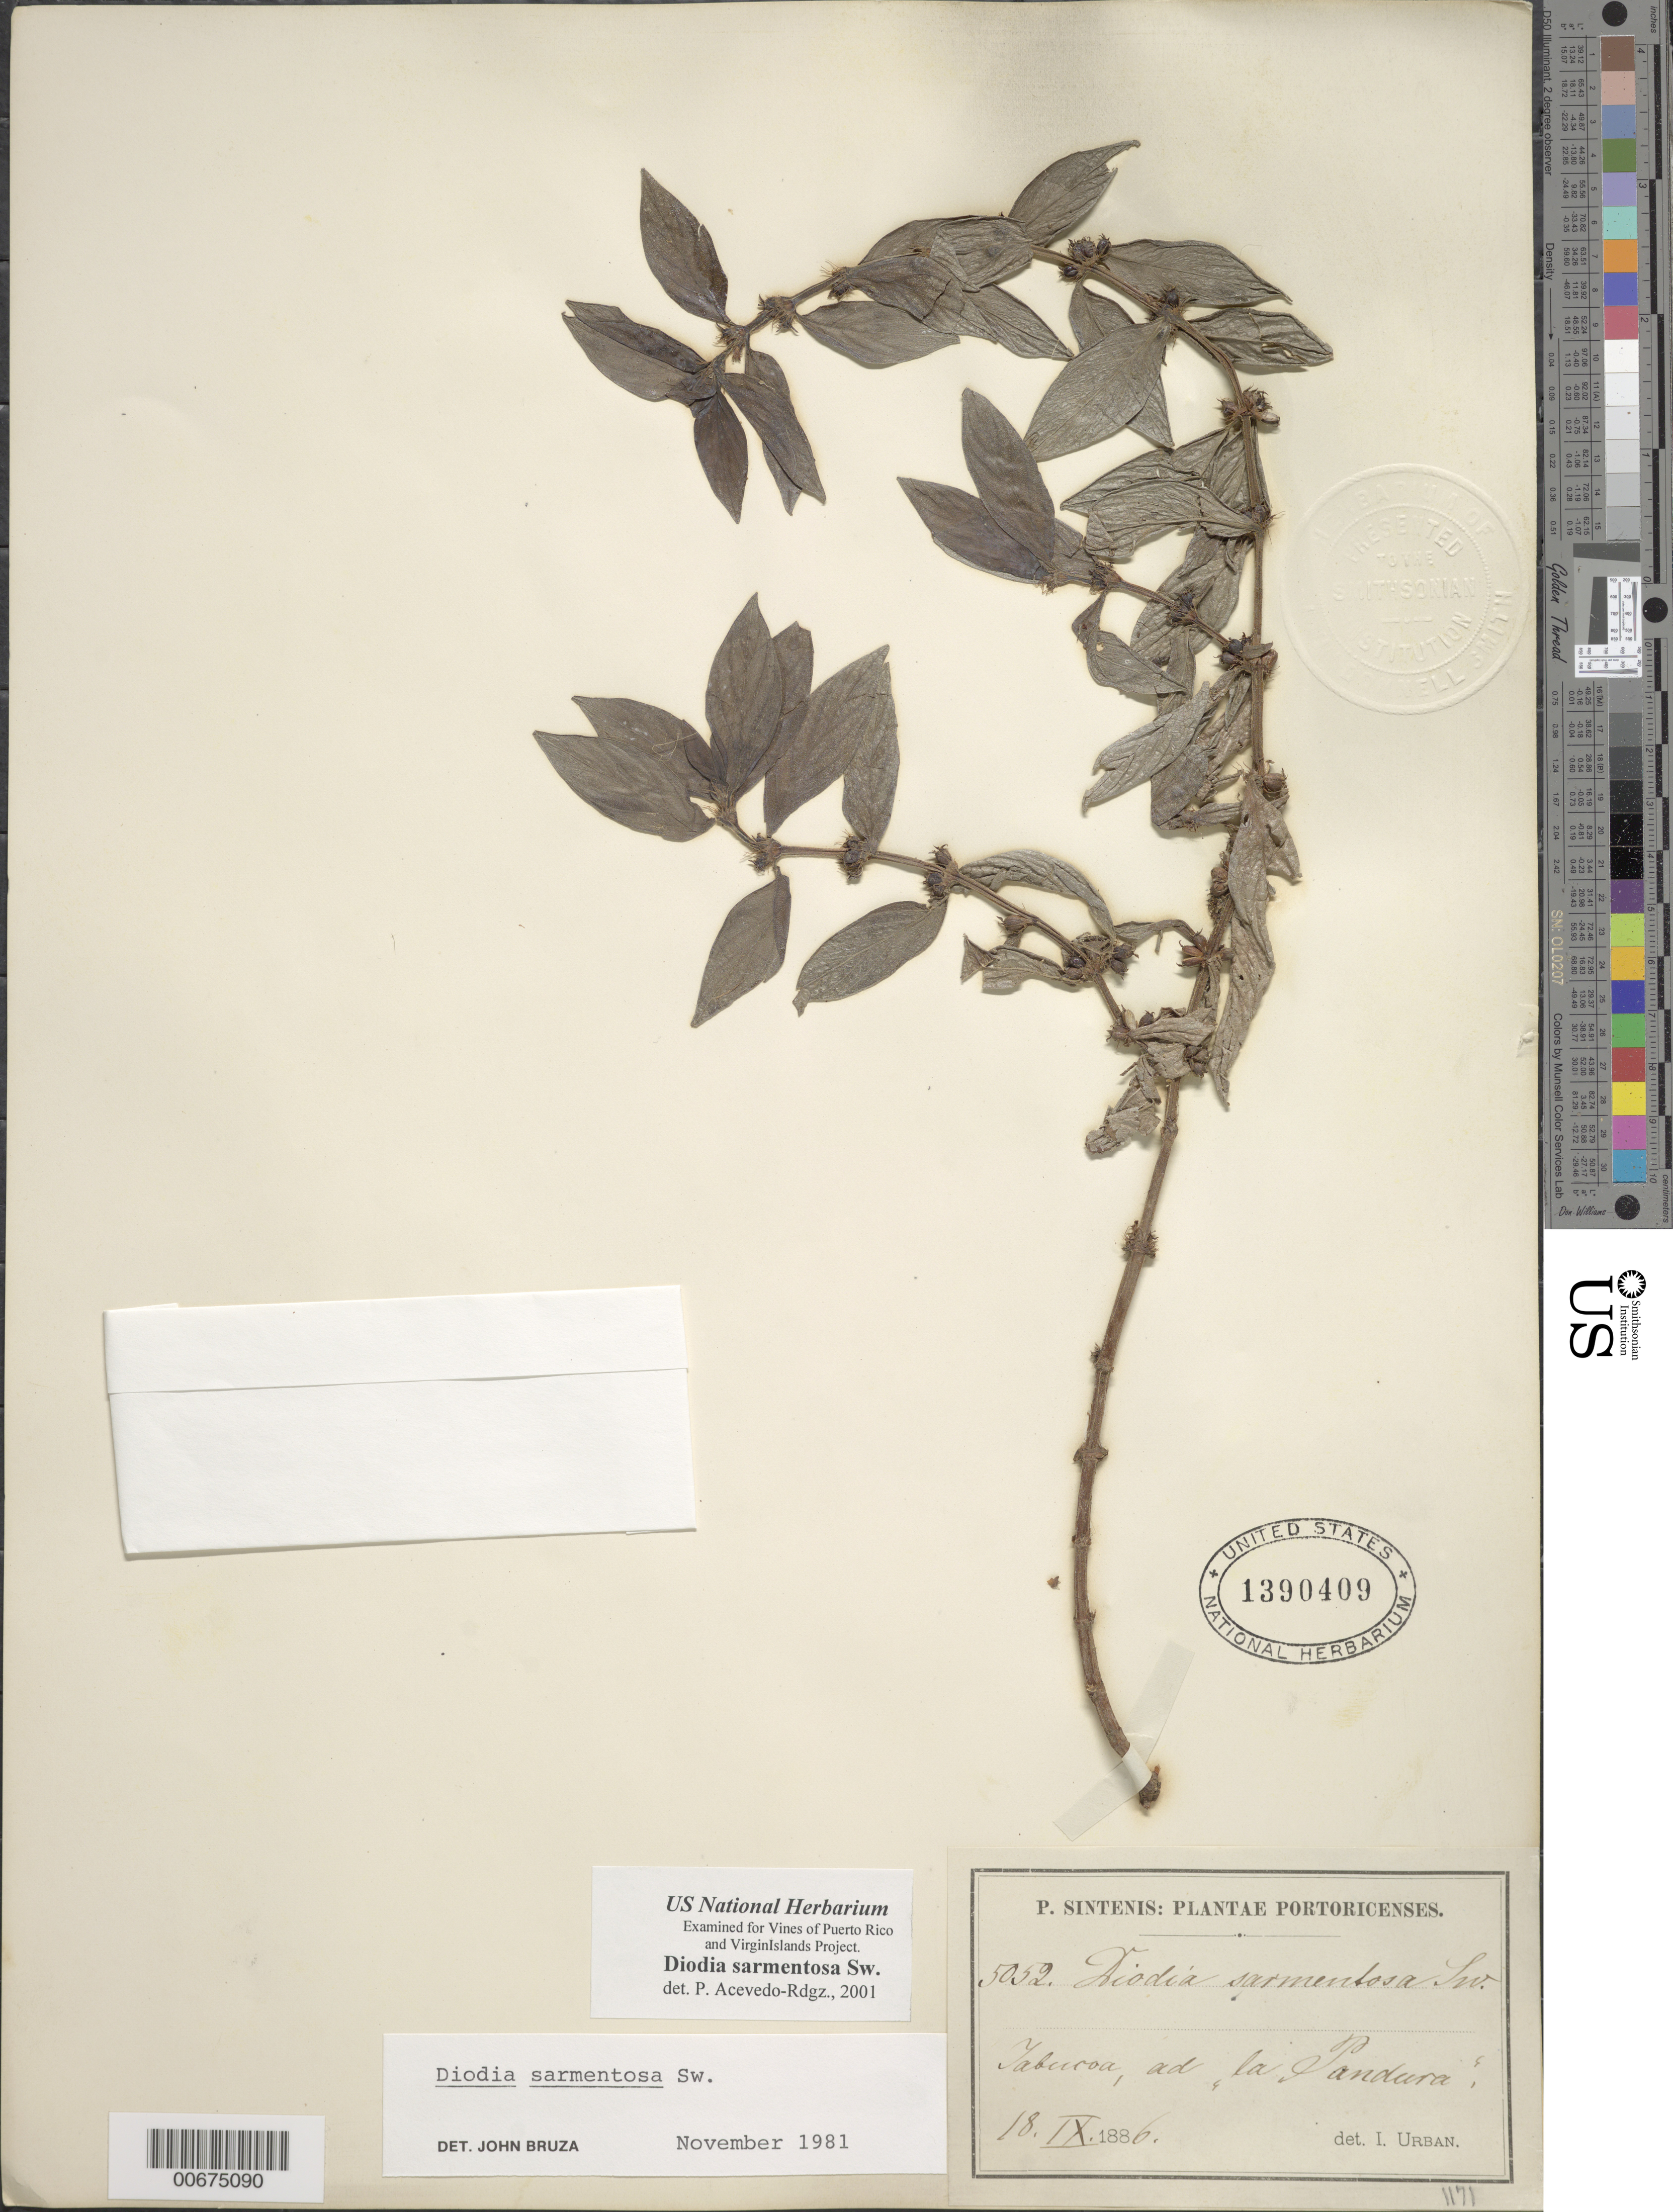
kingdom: Plantae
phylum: Tracheophyta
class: Magnoliopsida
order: Gentianales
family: Rubiaceae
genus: Diodia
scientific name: Diodia sarmentosa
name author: Sw.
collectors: P. Sintenis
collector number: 5052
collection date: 1886-09-18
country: Puerto Rico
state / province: Yabucoa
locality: Portoricenses, ad "la Pandura"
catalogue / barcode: US 1390409